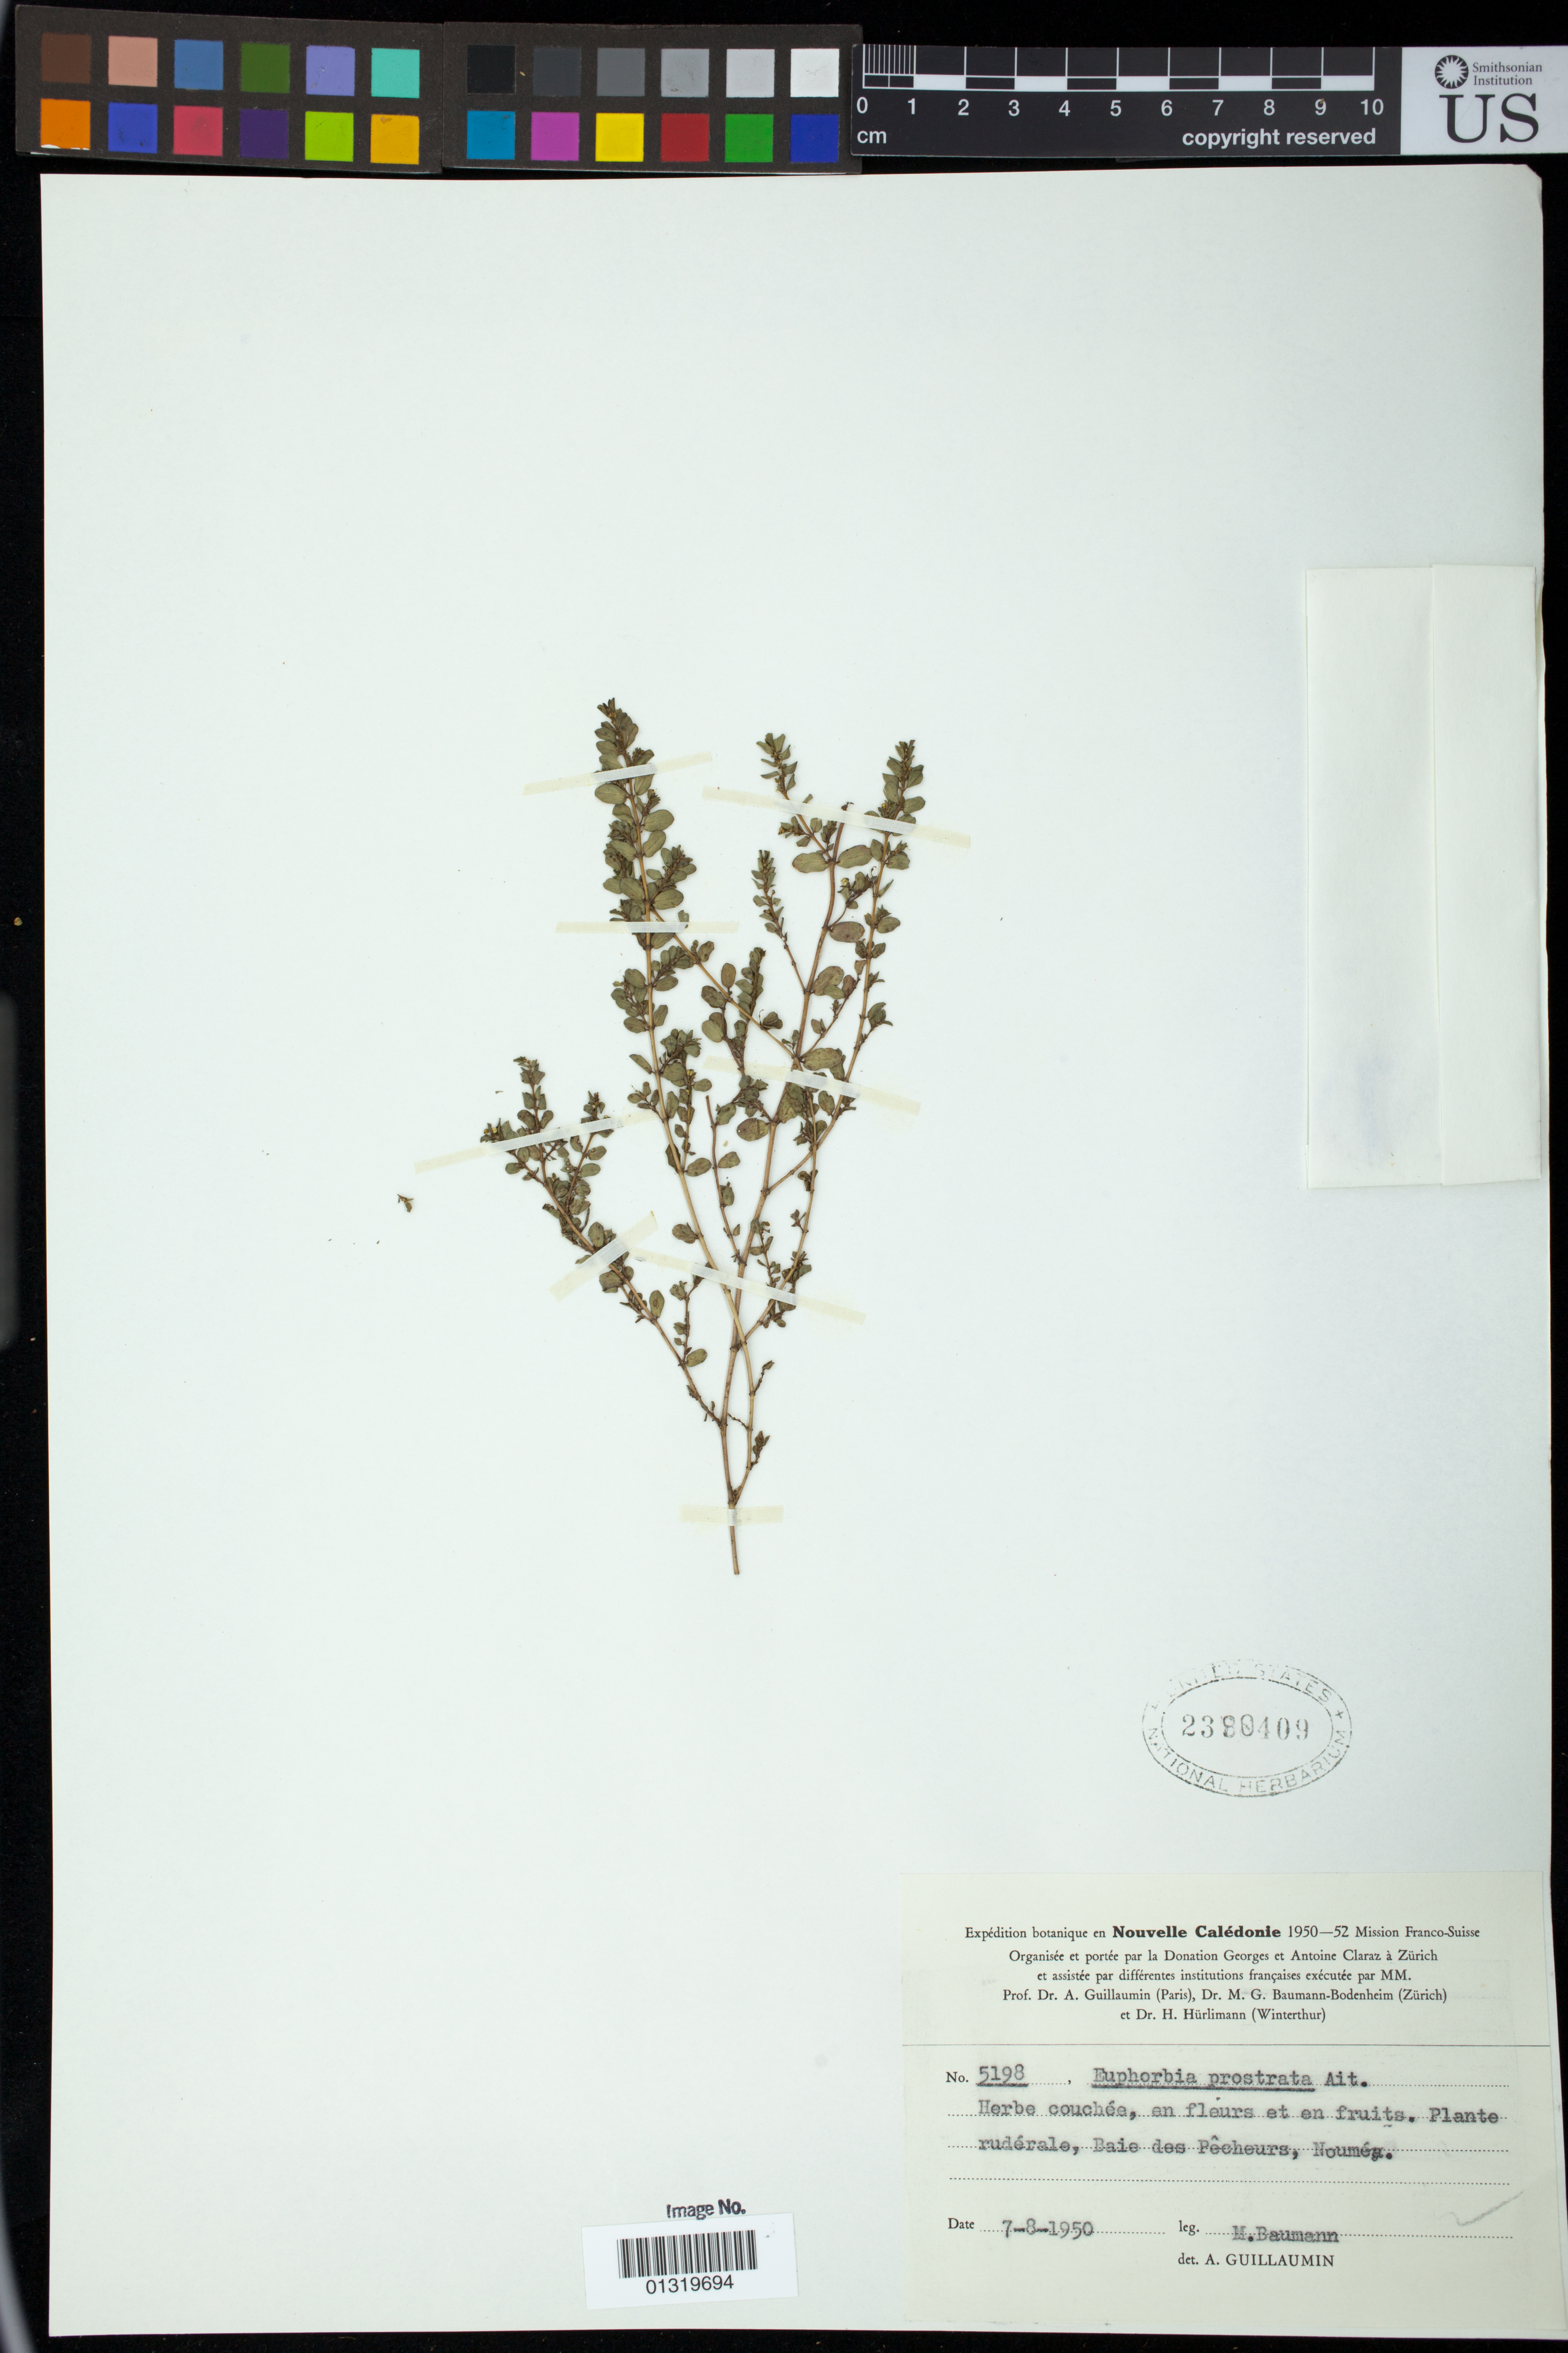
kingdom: Plantae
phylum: Tracheophyta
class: Magnoliopsida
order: Malpighiales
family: Euphorbiaceae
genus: Euphorbia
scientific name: Euphorbia prostrata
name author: Aiton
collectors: M. G. Baumann-Bodenheim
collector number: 5198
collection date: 1950-08-07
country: New Caledonia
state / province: South Province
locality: Baie des Pecheurs [Port Plaisance], Noumea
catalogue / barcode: US 2390409